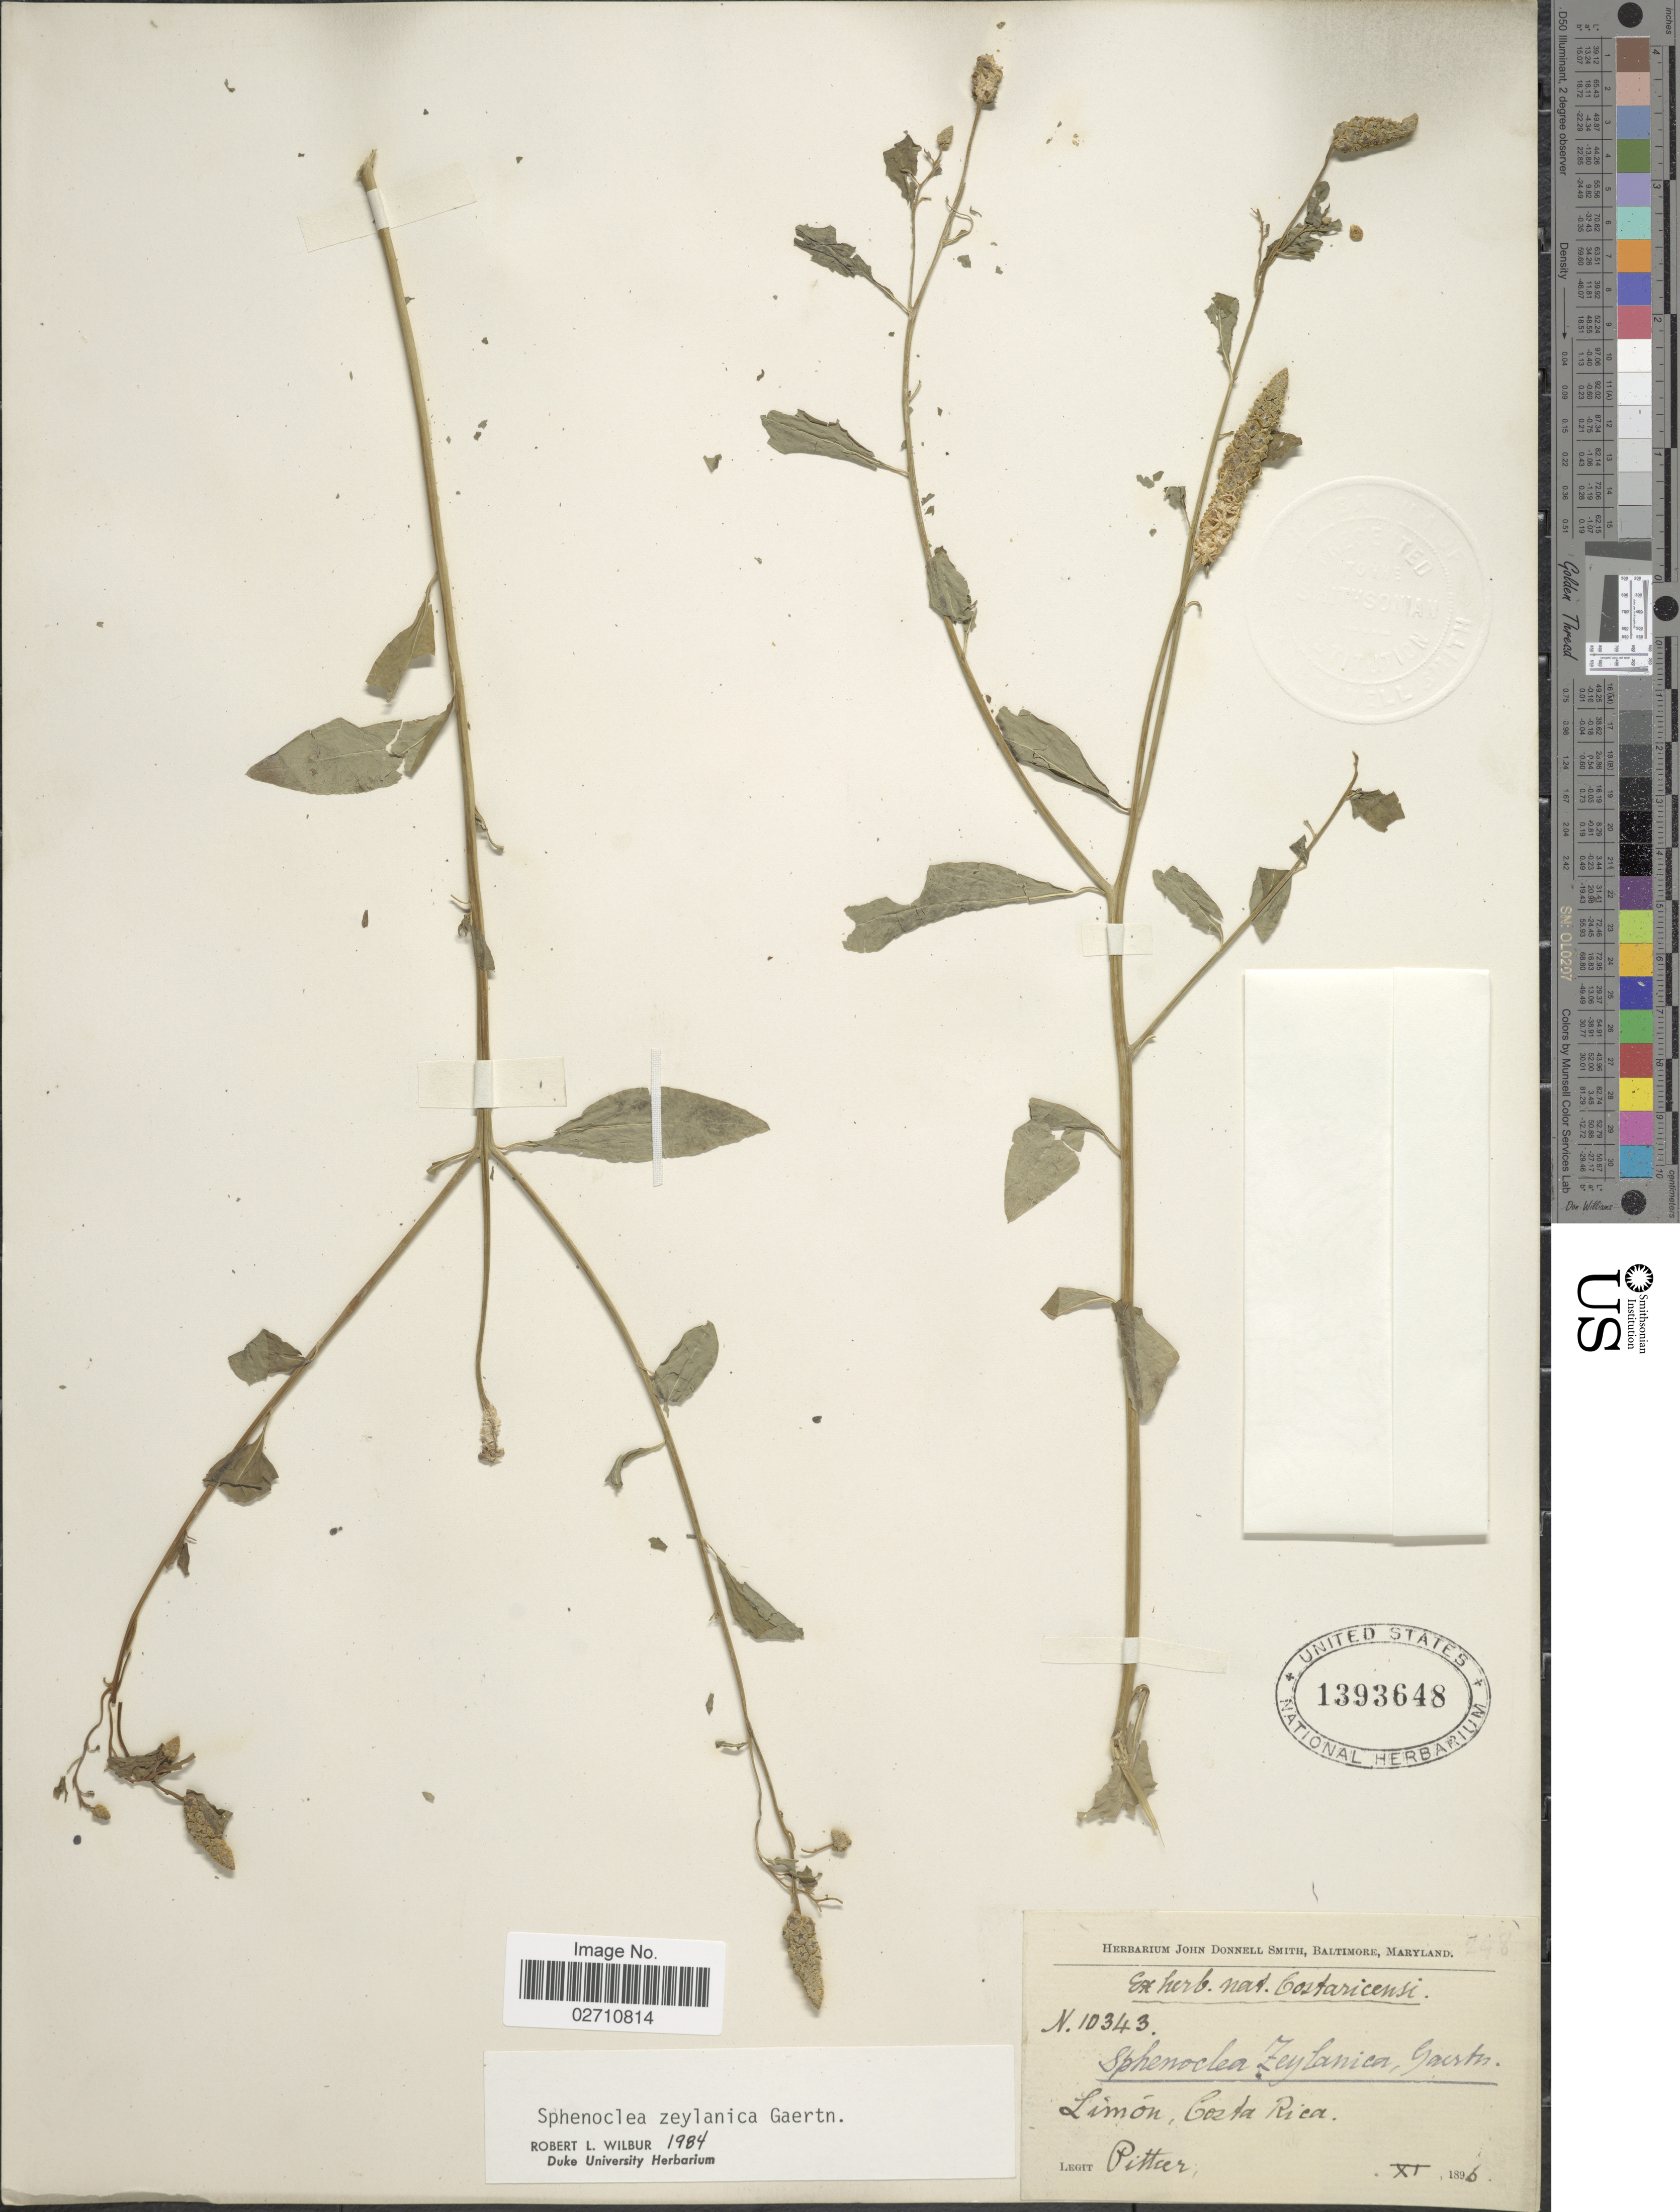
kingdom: Plantae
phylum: Tracheophyta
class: Magnoliopsida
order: Solanales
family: Sphenocleaceae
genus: Sphenoclea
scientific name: Sphenoclea zeylanica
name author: Gaertn.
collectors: Pittier, --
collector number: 10343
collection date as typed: Transcribed d/m/y: /11/96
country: Costa Rica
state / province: Limón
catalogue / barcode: US 1393648